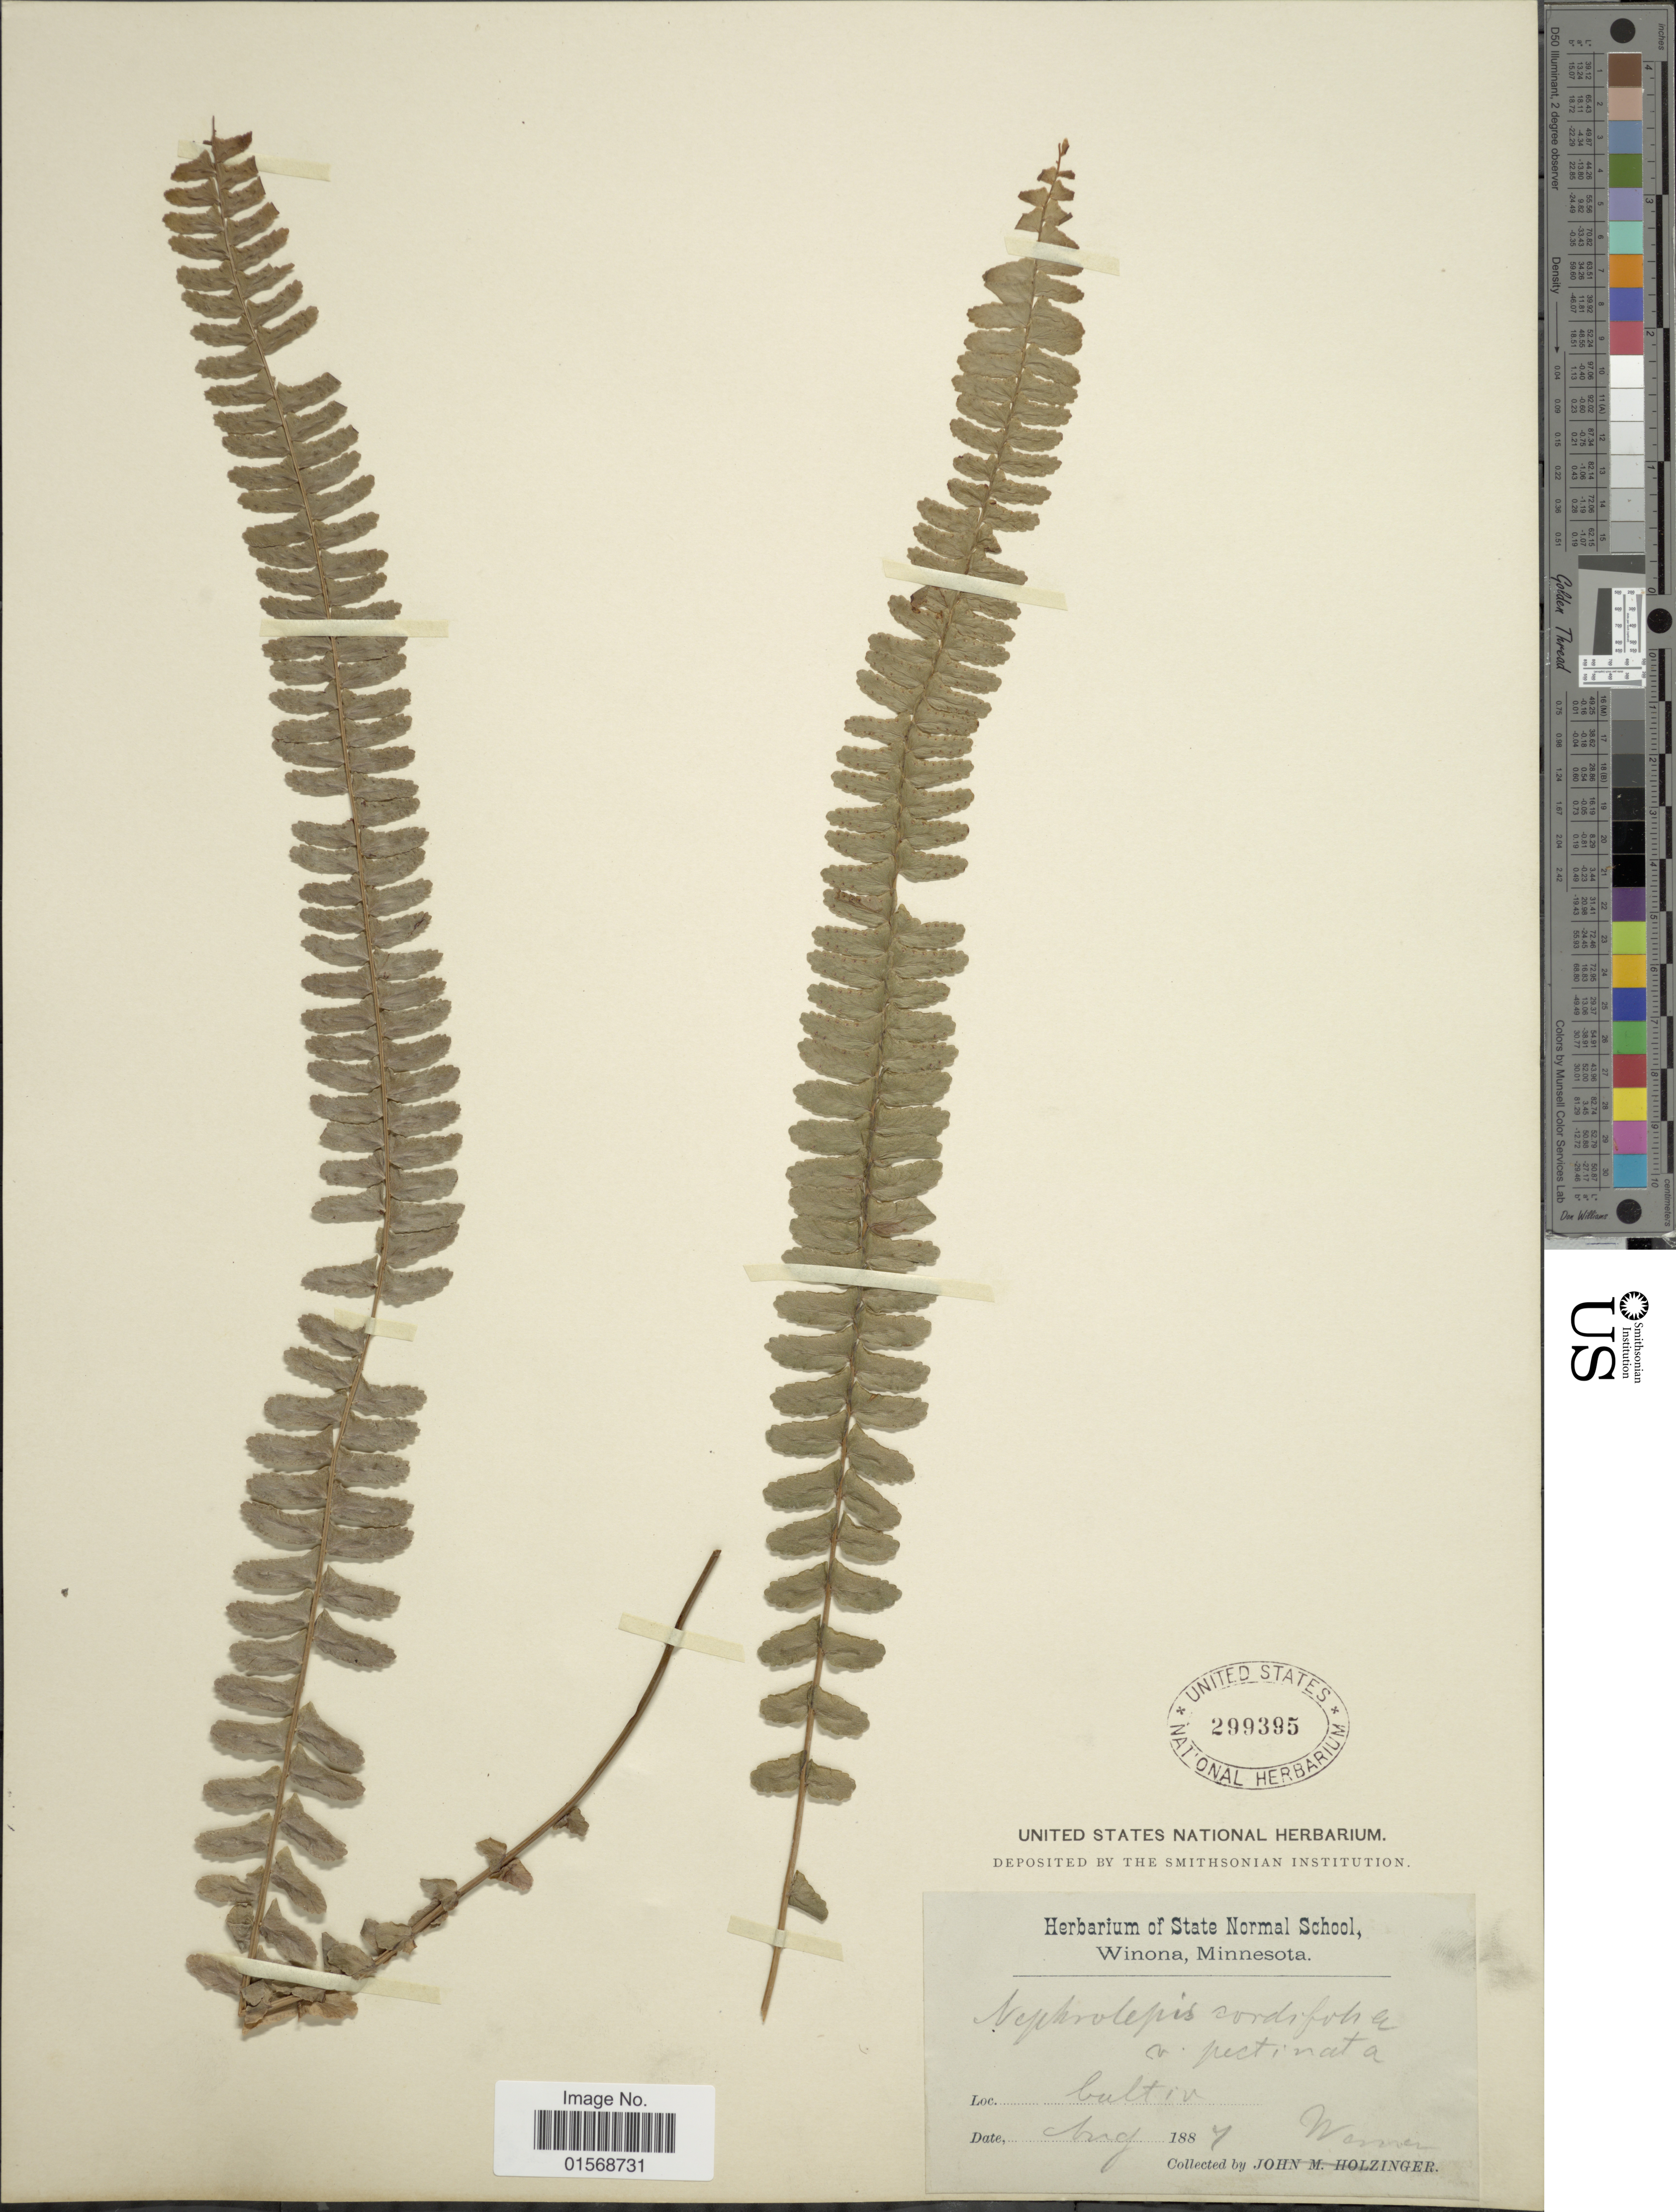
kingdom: Plantae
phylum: Tracheophyta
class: Polypodiopsida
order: Polypodiales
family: Nephrolepidaceae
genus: Nephrolepis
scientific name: Nephrolepis pectinata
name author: (Willd.) Schott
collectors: -. Werner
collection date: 1887-08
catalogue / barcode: US 299395